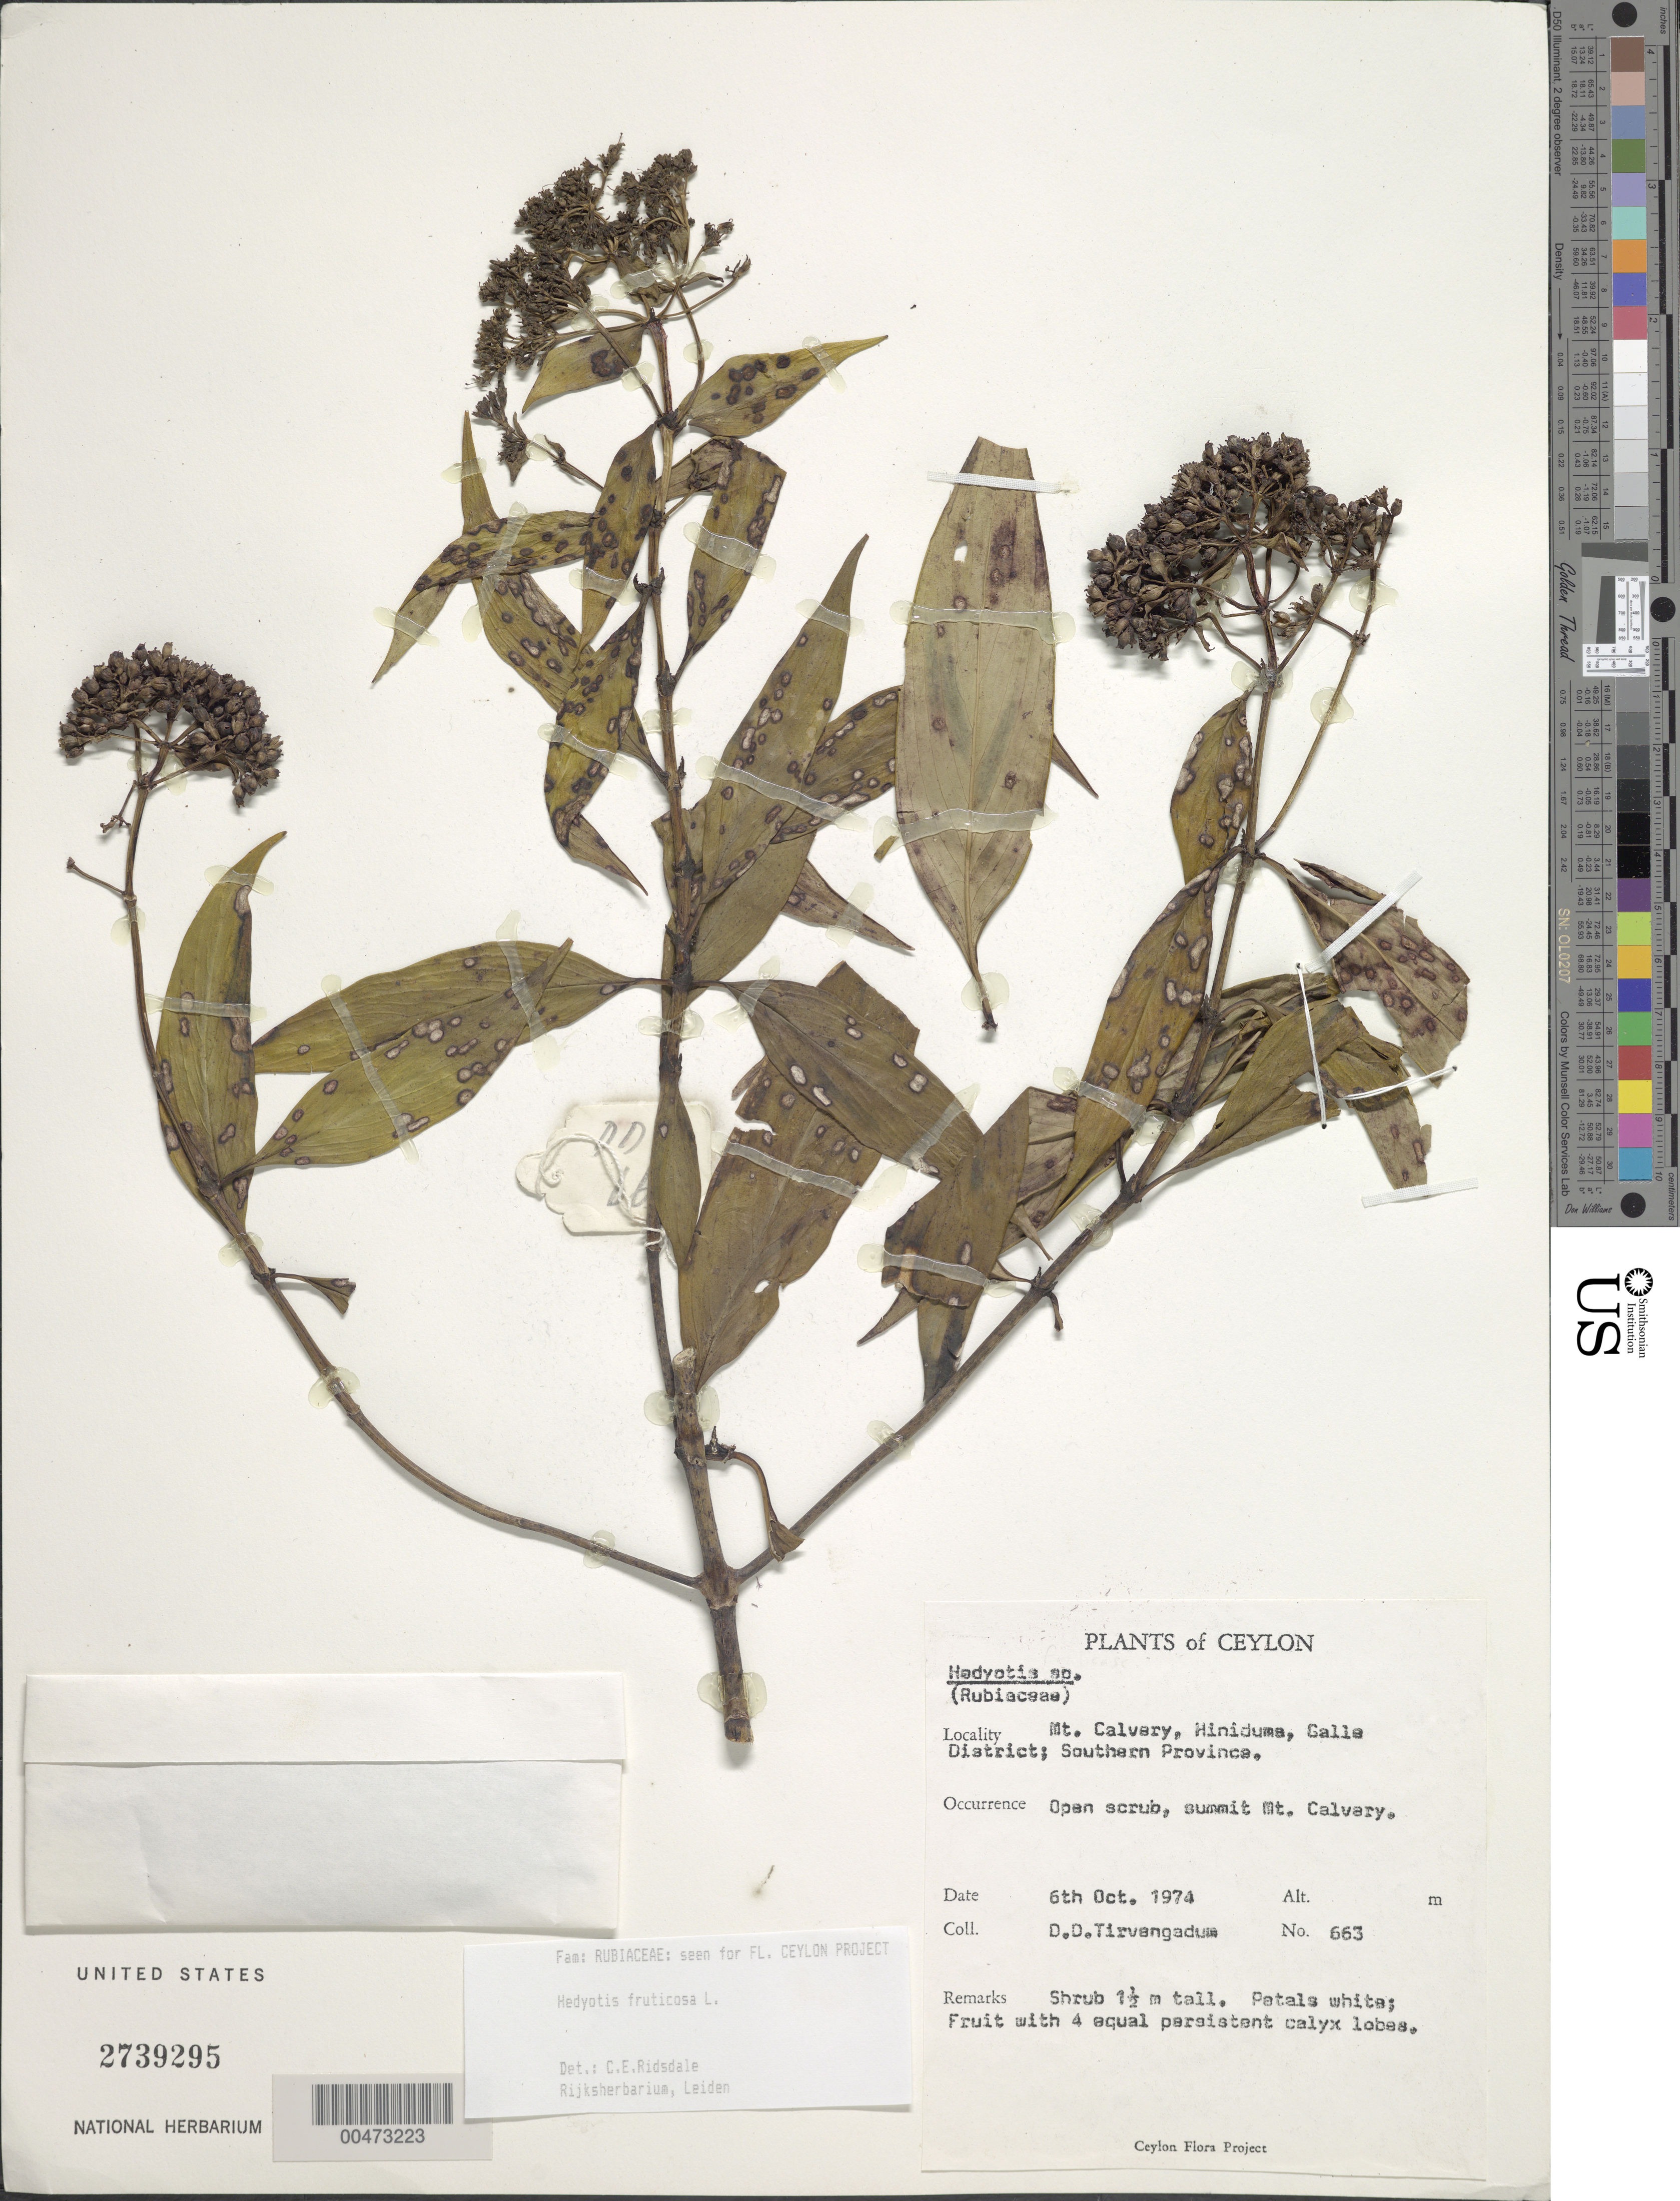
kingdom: Plantae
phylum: Tracheophyta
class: Magnoliopsida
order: Gentianales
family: Rubiaceae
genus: Hedyotis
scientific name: Hedyotis fruticosa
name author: L.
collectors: D. Tirvengadum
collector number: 663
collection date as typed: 06 Oct 1974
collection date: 1974-10-06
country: Sri Lanka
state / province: Southern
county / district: Galle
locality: Mt. Calvery, Hiniduma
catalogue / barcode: US 2739295